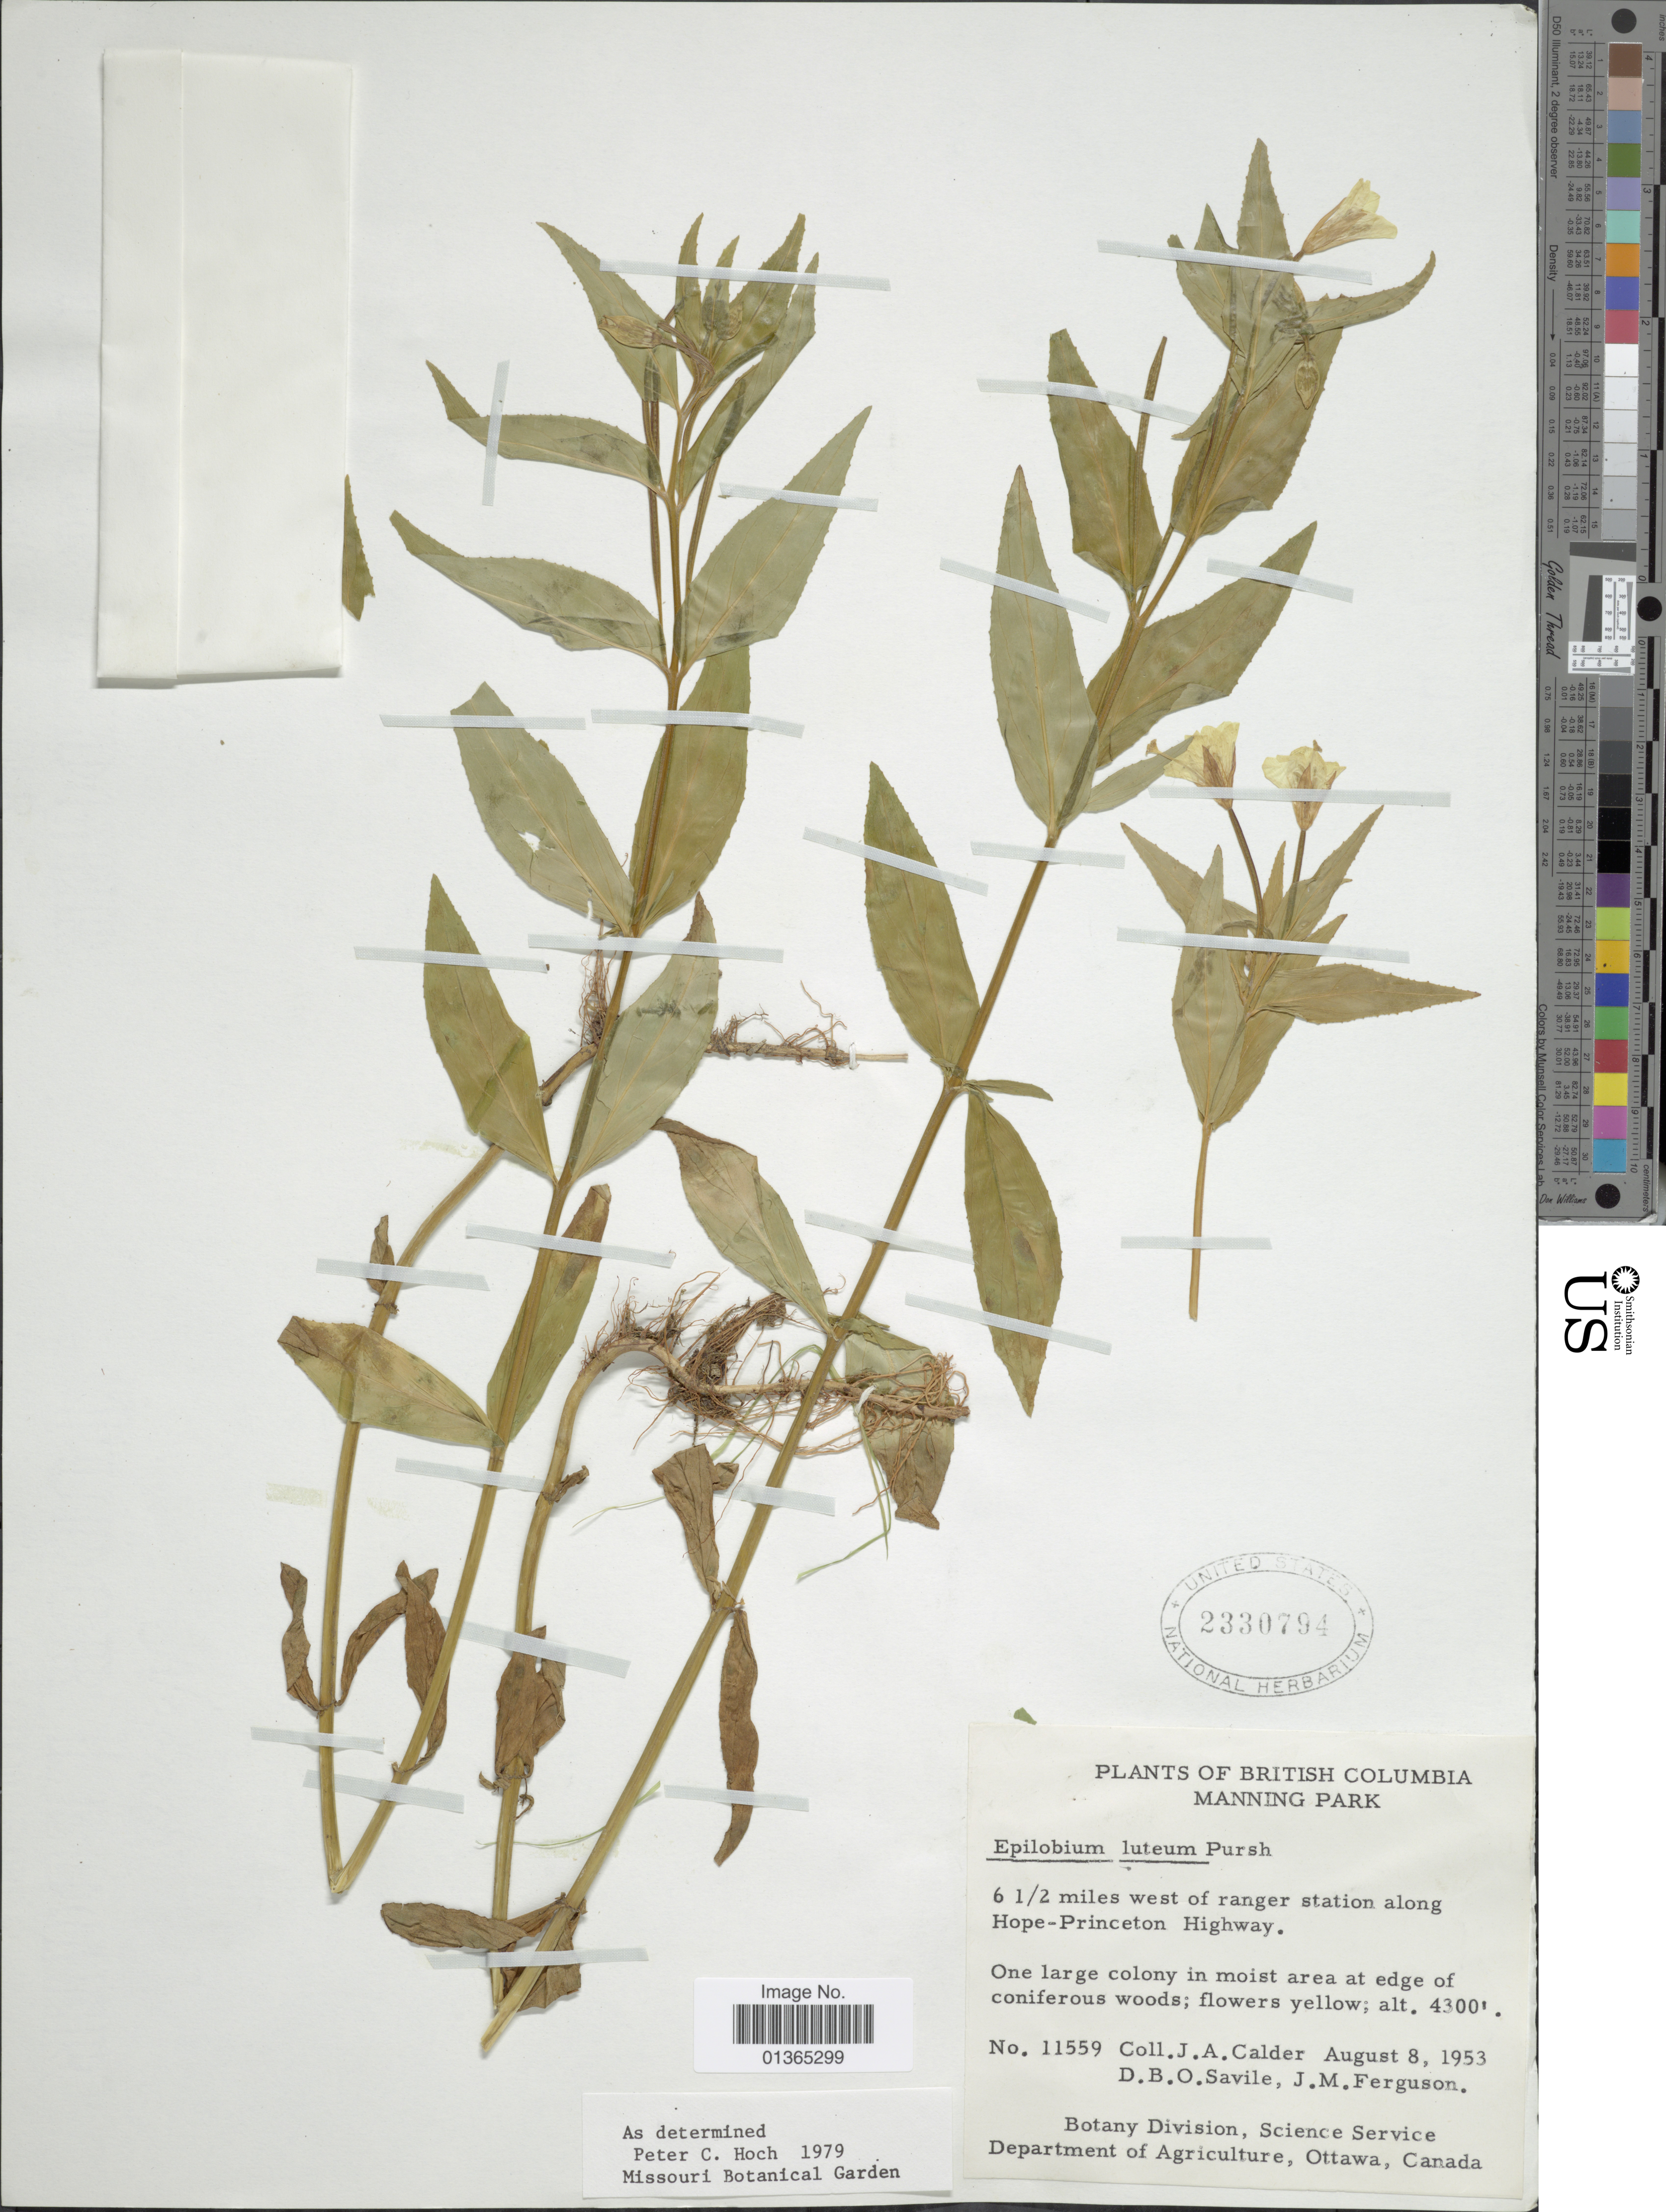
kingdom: Plantae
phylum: Tracheophyta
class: Magnoliopsida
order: Myrtales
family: Onagraceae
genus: Epilobium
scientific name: Epilobium luteum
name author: Pursh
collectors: J. A. Calder, D. Savile & J. M. Ferguson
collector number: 11559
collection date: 1953-08-08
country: Canada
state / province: British Columbia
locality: Manning Park. 6 1/2 miles west of ranger station along Hope-Princeton Highway.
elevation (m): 1311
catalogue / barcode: US 2330794